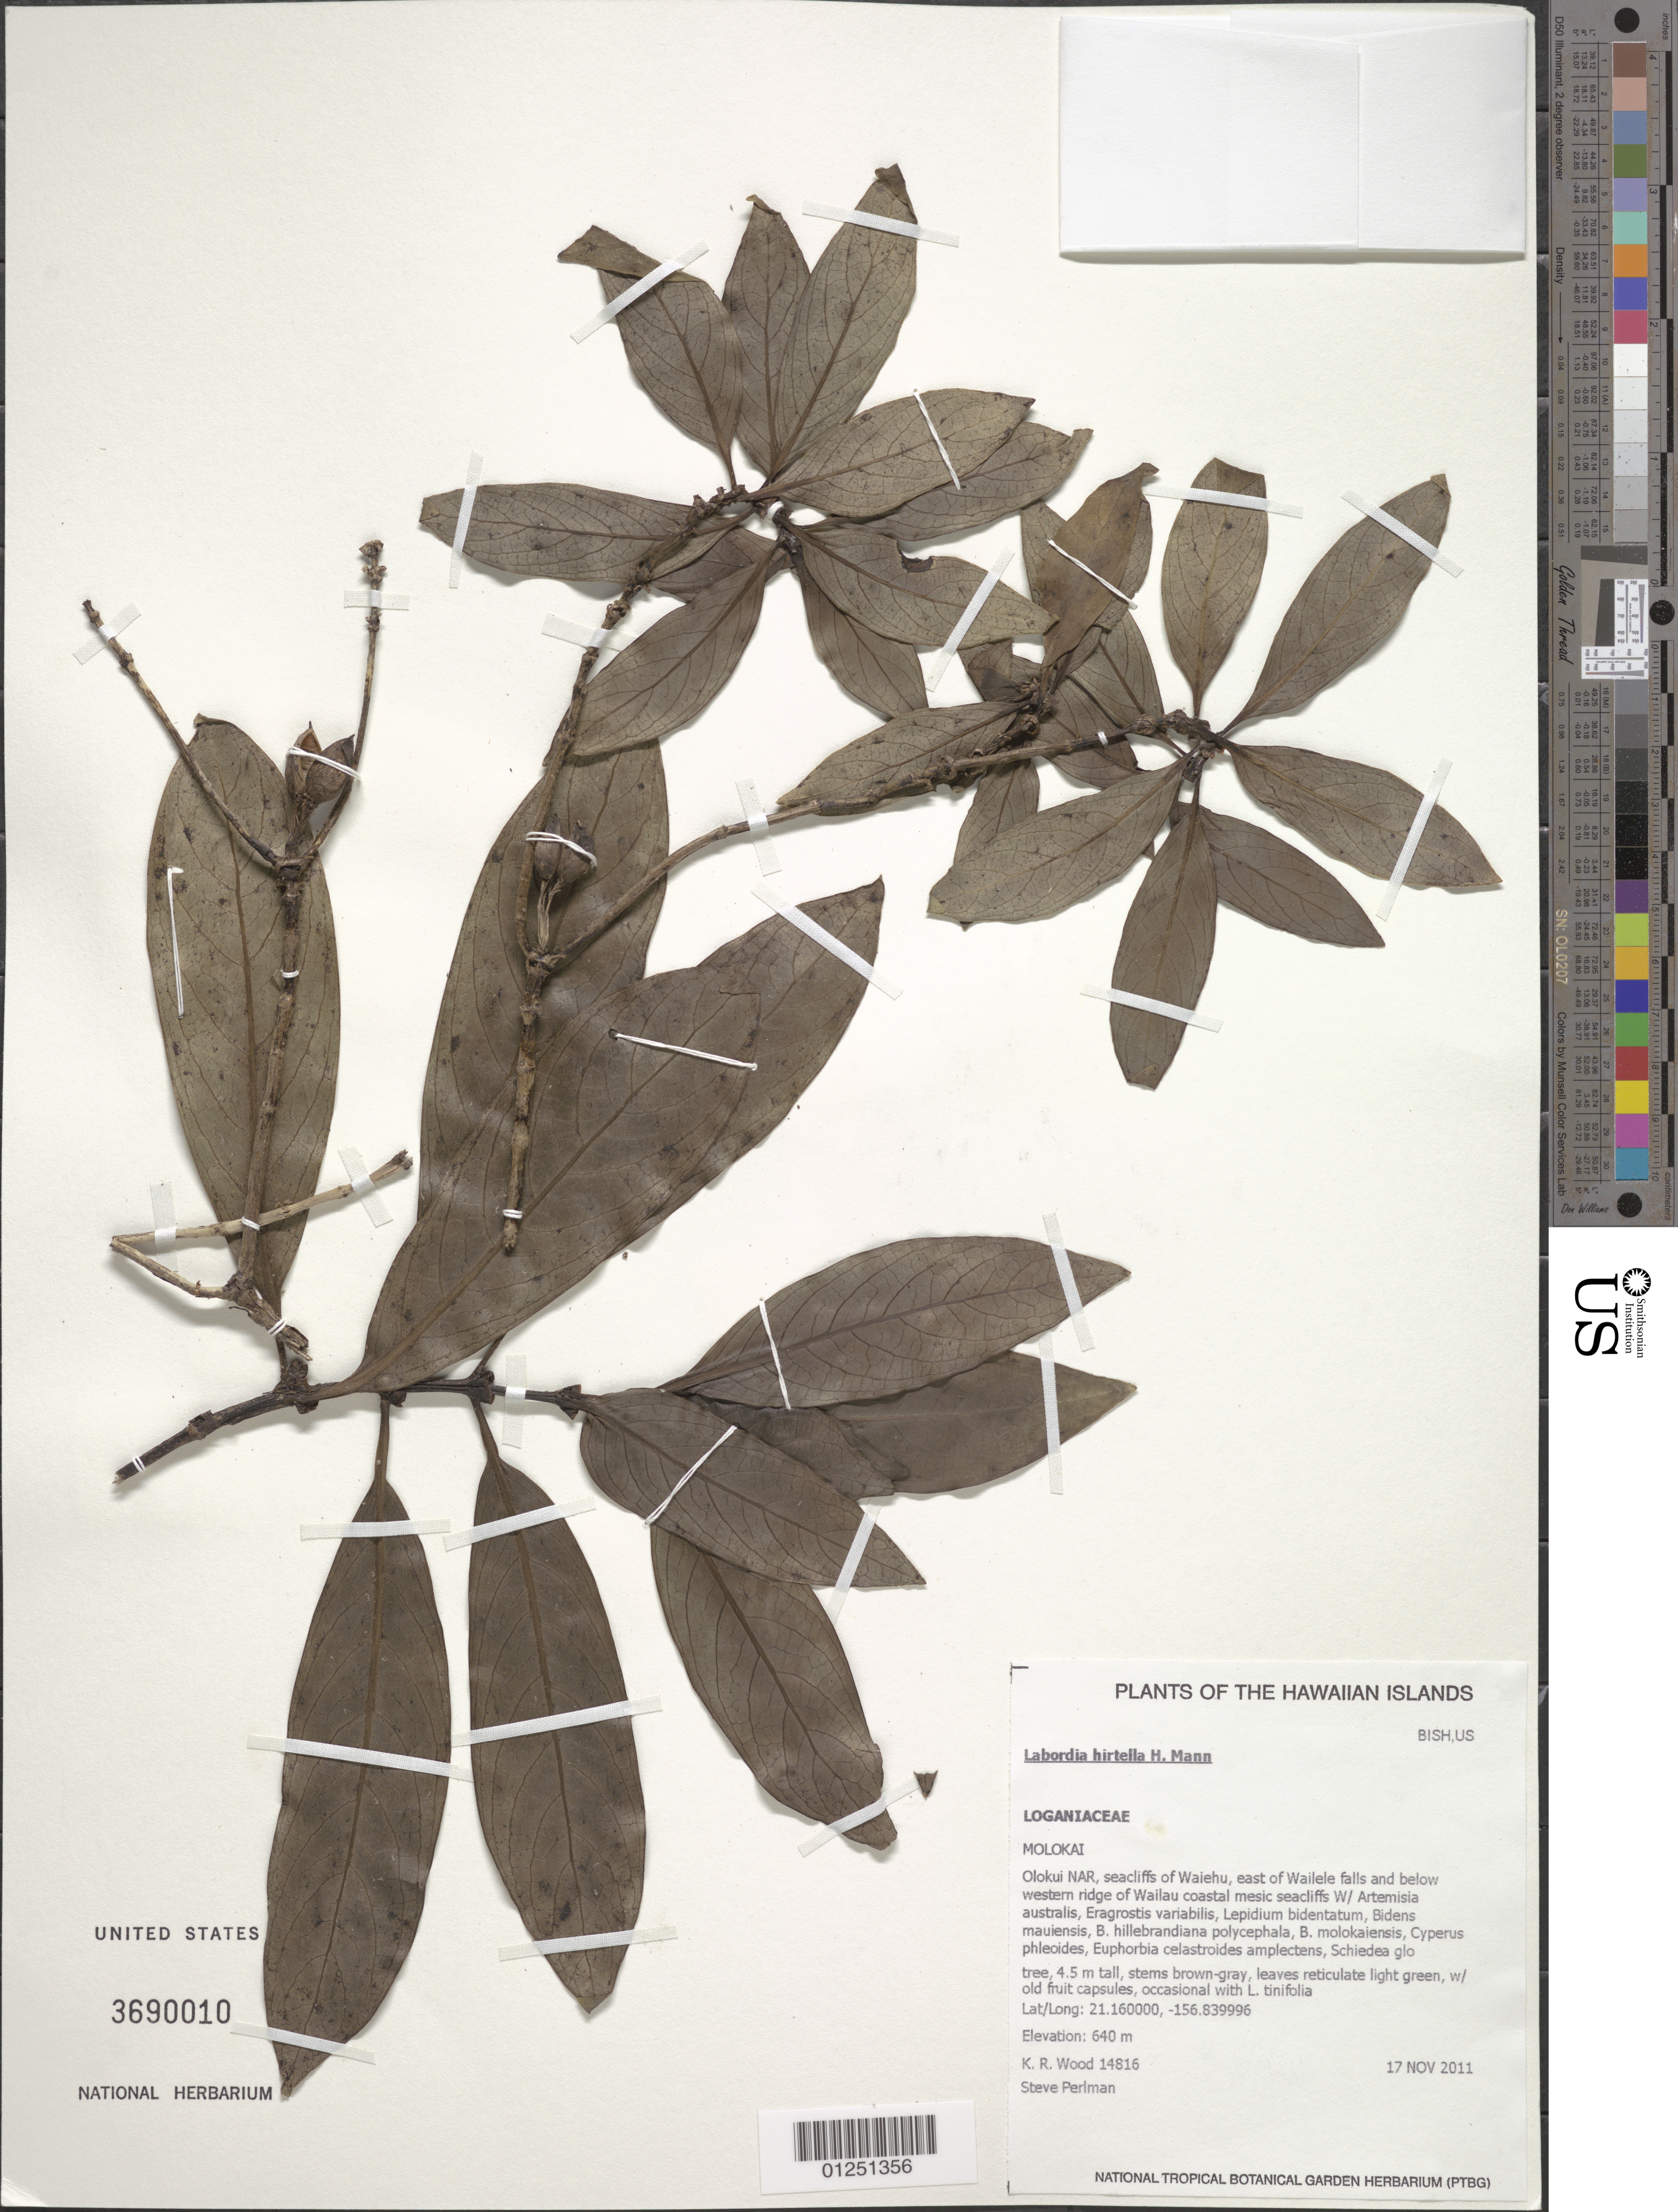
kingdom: Plantae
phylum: Tracheophyta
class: Magnoliopsida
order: Gentianales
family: Loganiaceae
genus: Geniostoma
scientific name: Geniostoma hirtellum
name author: (H. Mann) Byng & Christenh.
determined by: Wagner, W. L., (BOT), Smithsonian Institution - National Museum of Natural History (UNITED STATES)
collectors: K. R. Wood & S. P. Perlman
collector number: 14816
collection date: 2011-11-17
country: United States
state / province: Hawaii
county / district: Maui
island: Moloka'i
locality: Olokui NAR, seacliffs of Waiehu, east of Wailele falls and below western ridge of Wailau coastal mesic seacliffs.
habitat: Coastal mesic seacliffs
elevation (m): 640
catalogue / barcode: US 3690010